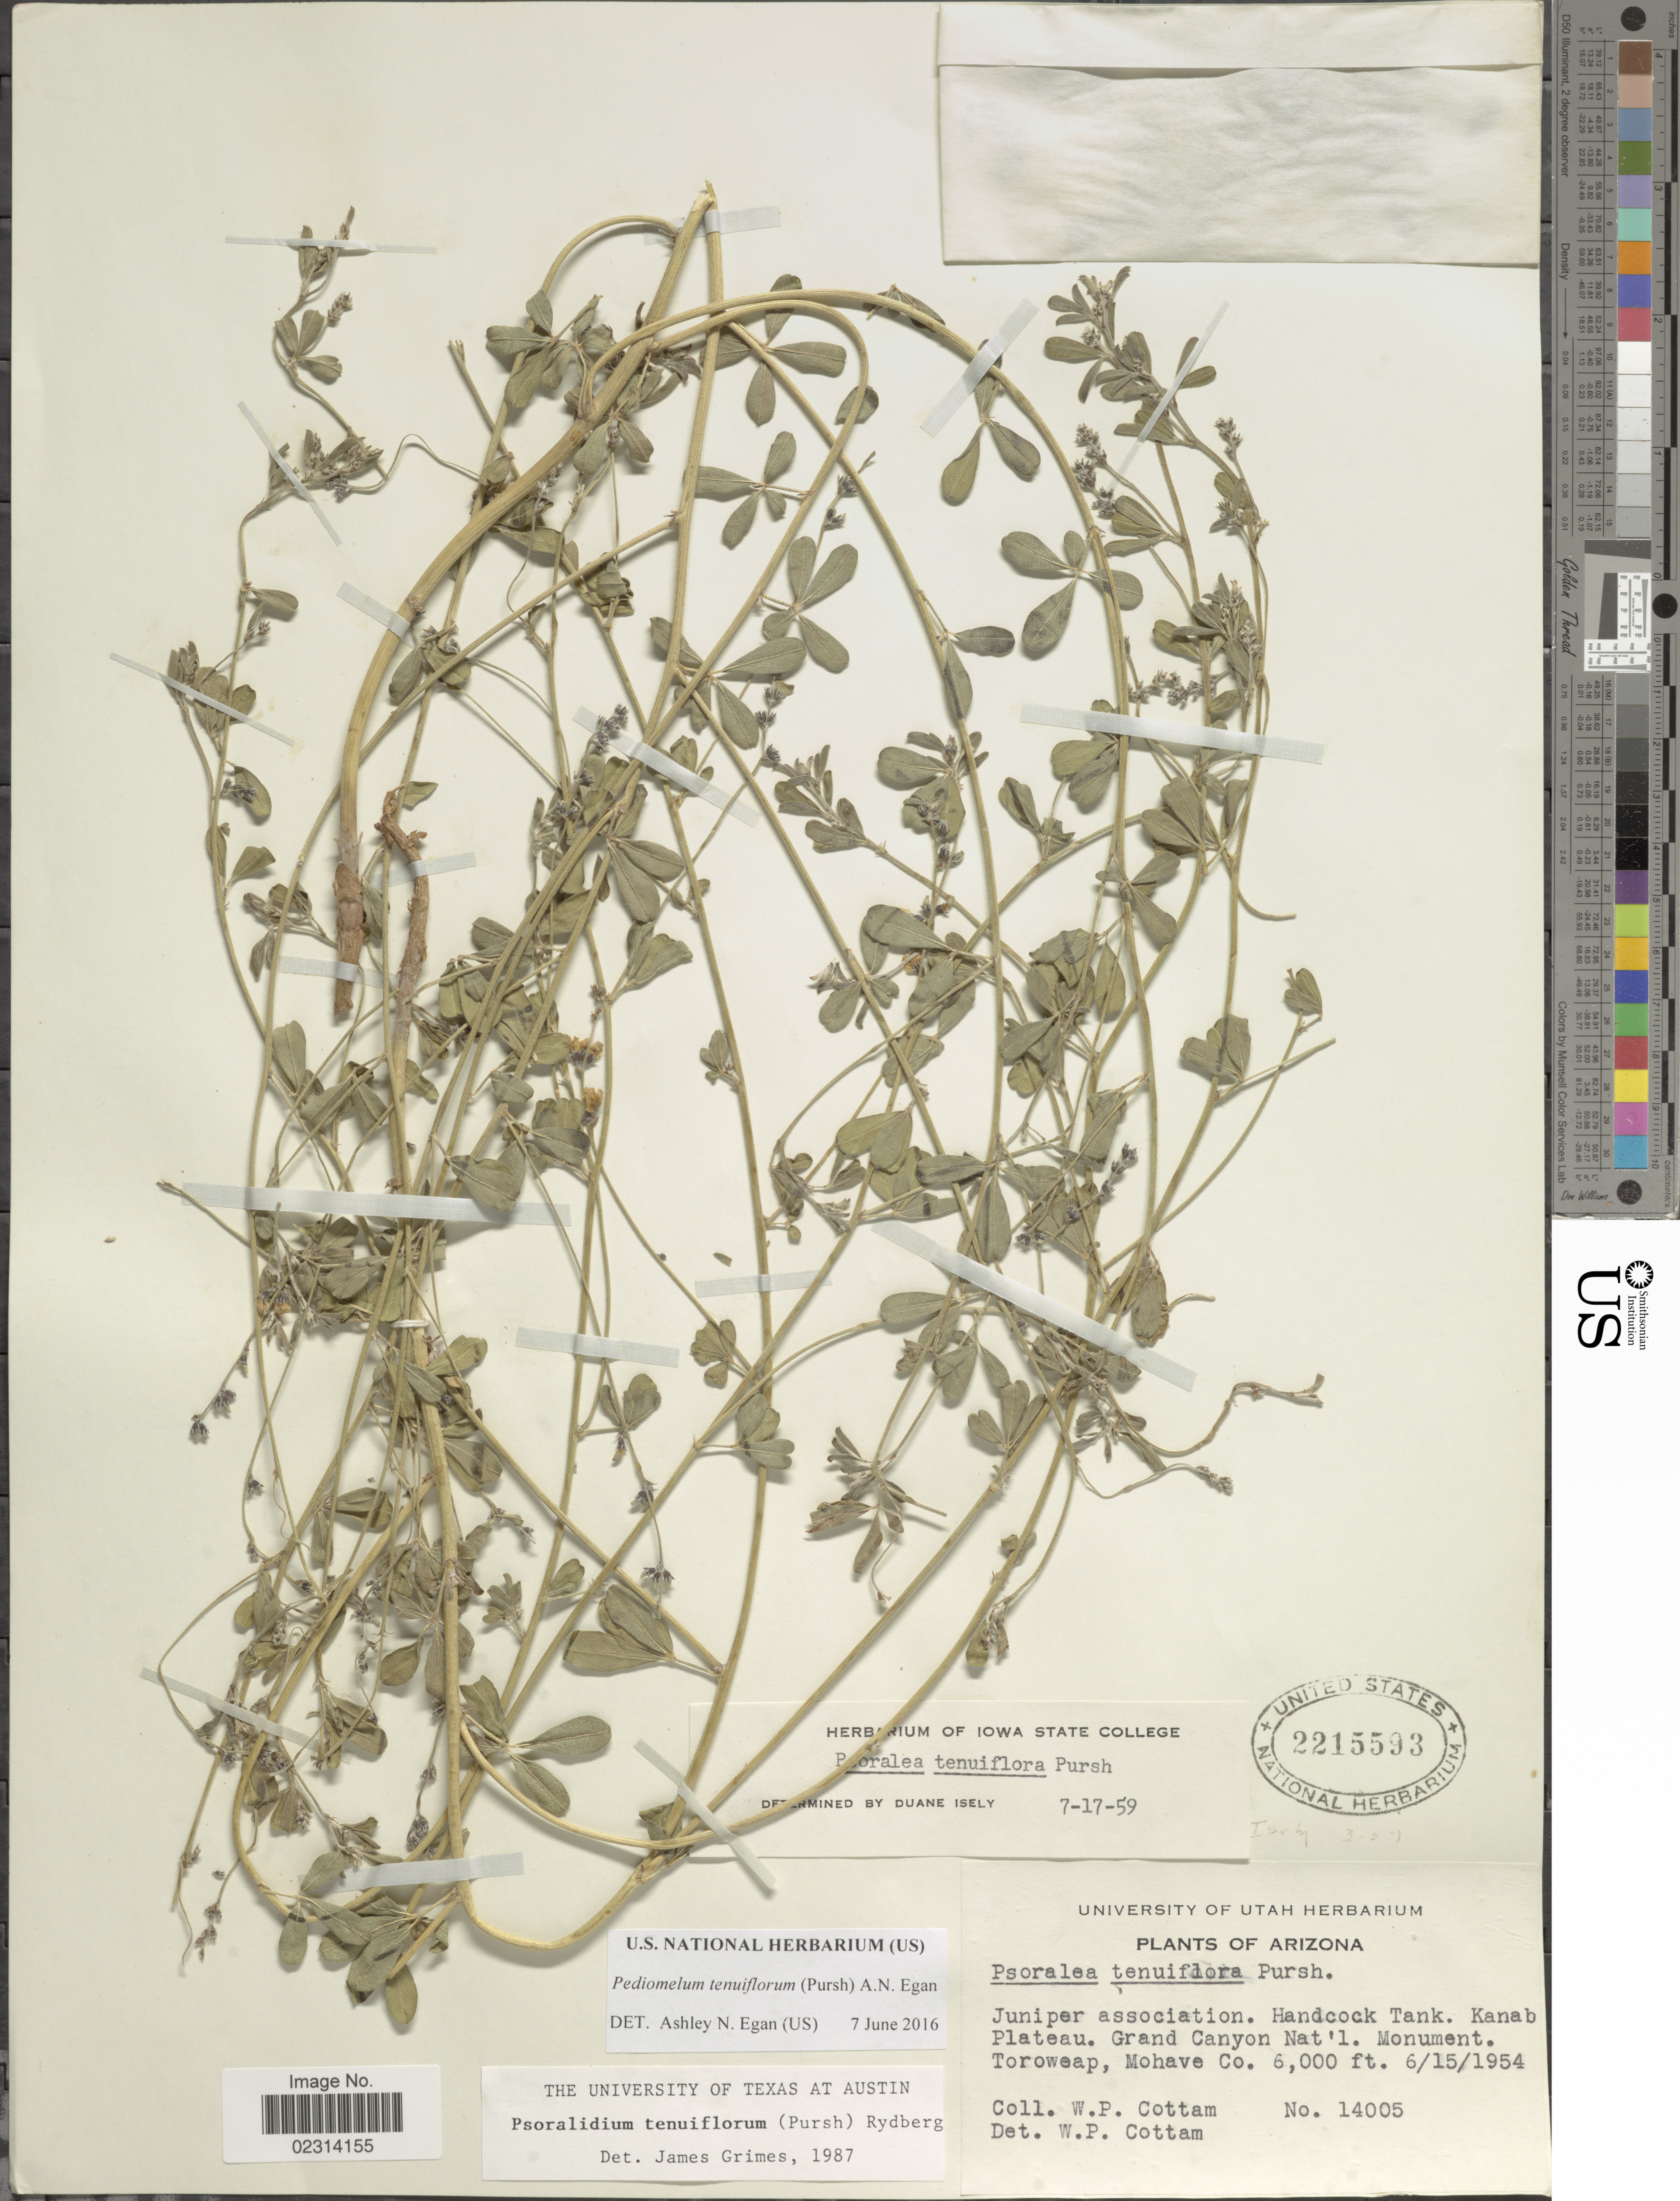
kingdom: Plantae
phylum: Tracheophyta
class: Magnoliopsida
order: Fabales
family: Fabaceae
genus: Psoralidium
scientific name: Psoralidium tenuiflorum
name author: (Pursh) Rydb.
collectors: W. Cottam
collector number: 14005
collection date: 1954-06-15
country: United States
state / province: Arizona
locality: Handcock Tank. Kanab Plateau, Grand Canyon Nat'l Monument. Toroweap, Mohave Co.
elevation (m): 1829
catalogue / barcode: US 2215593